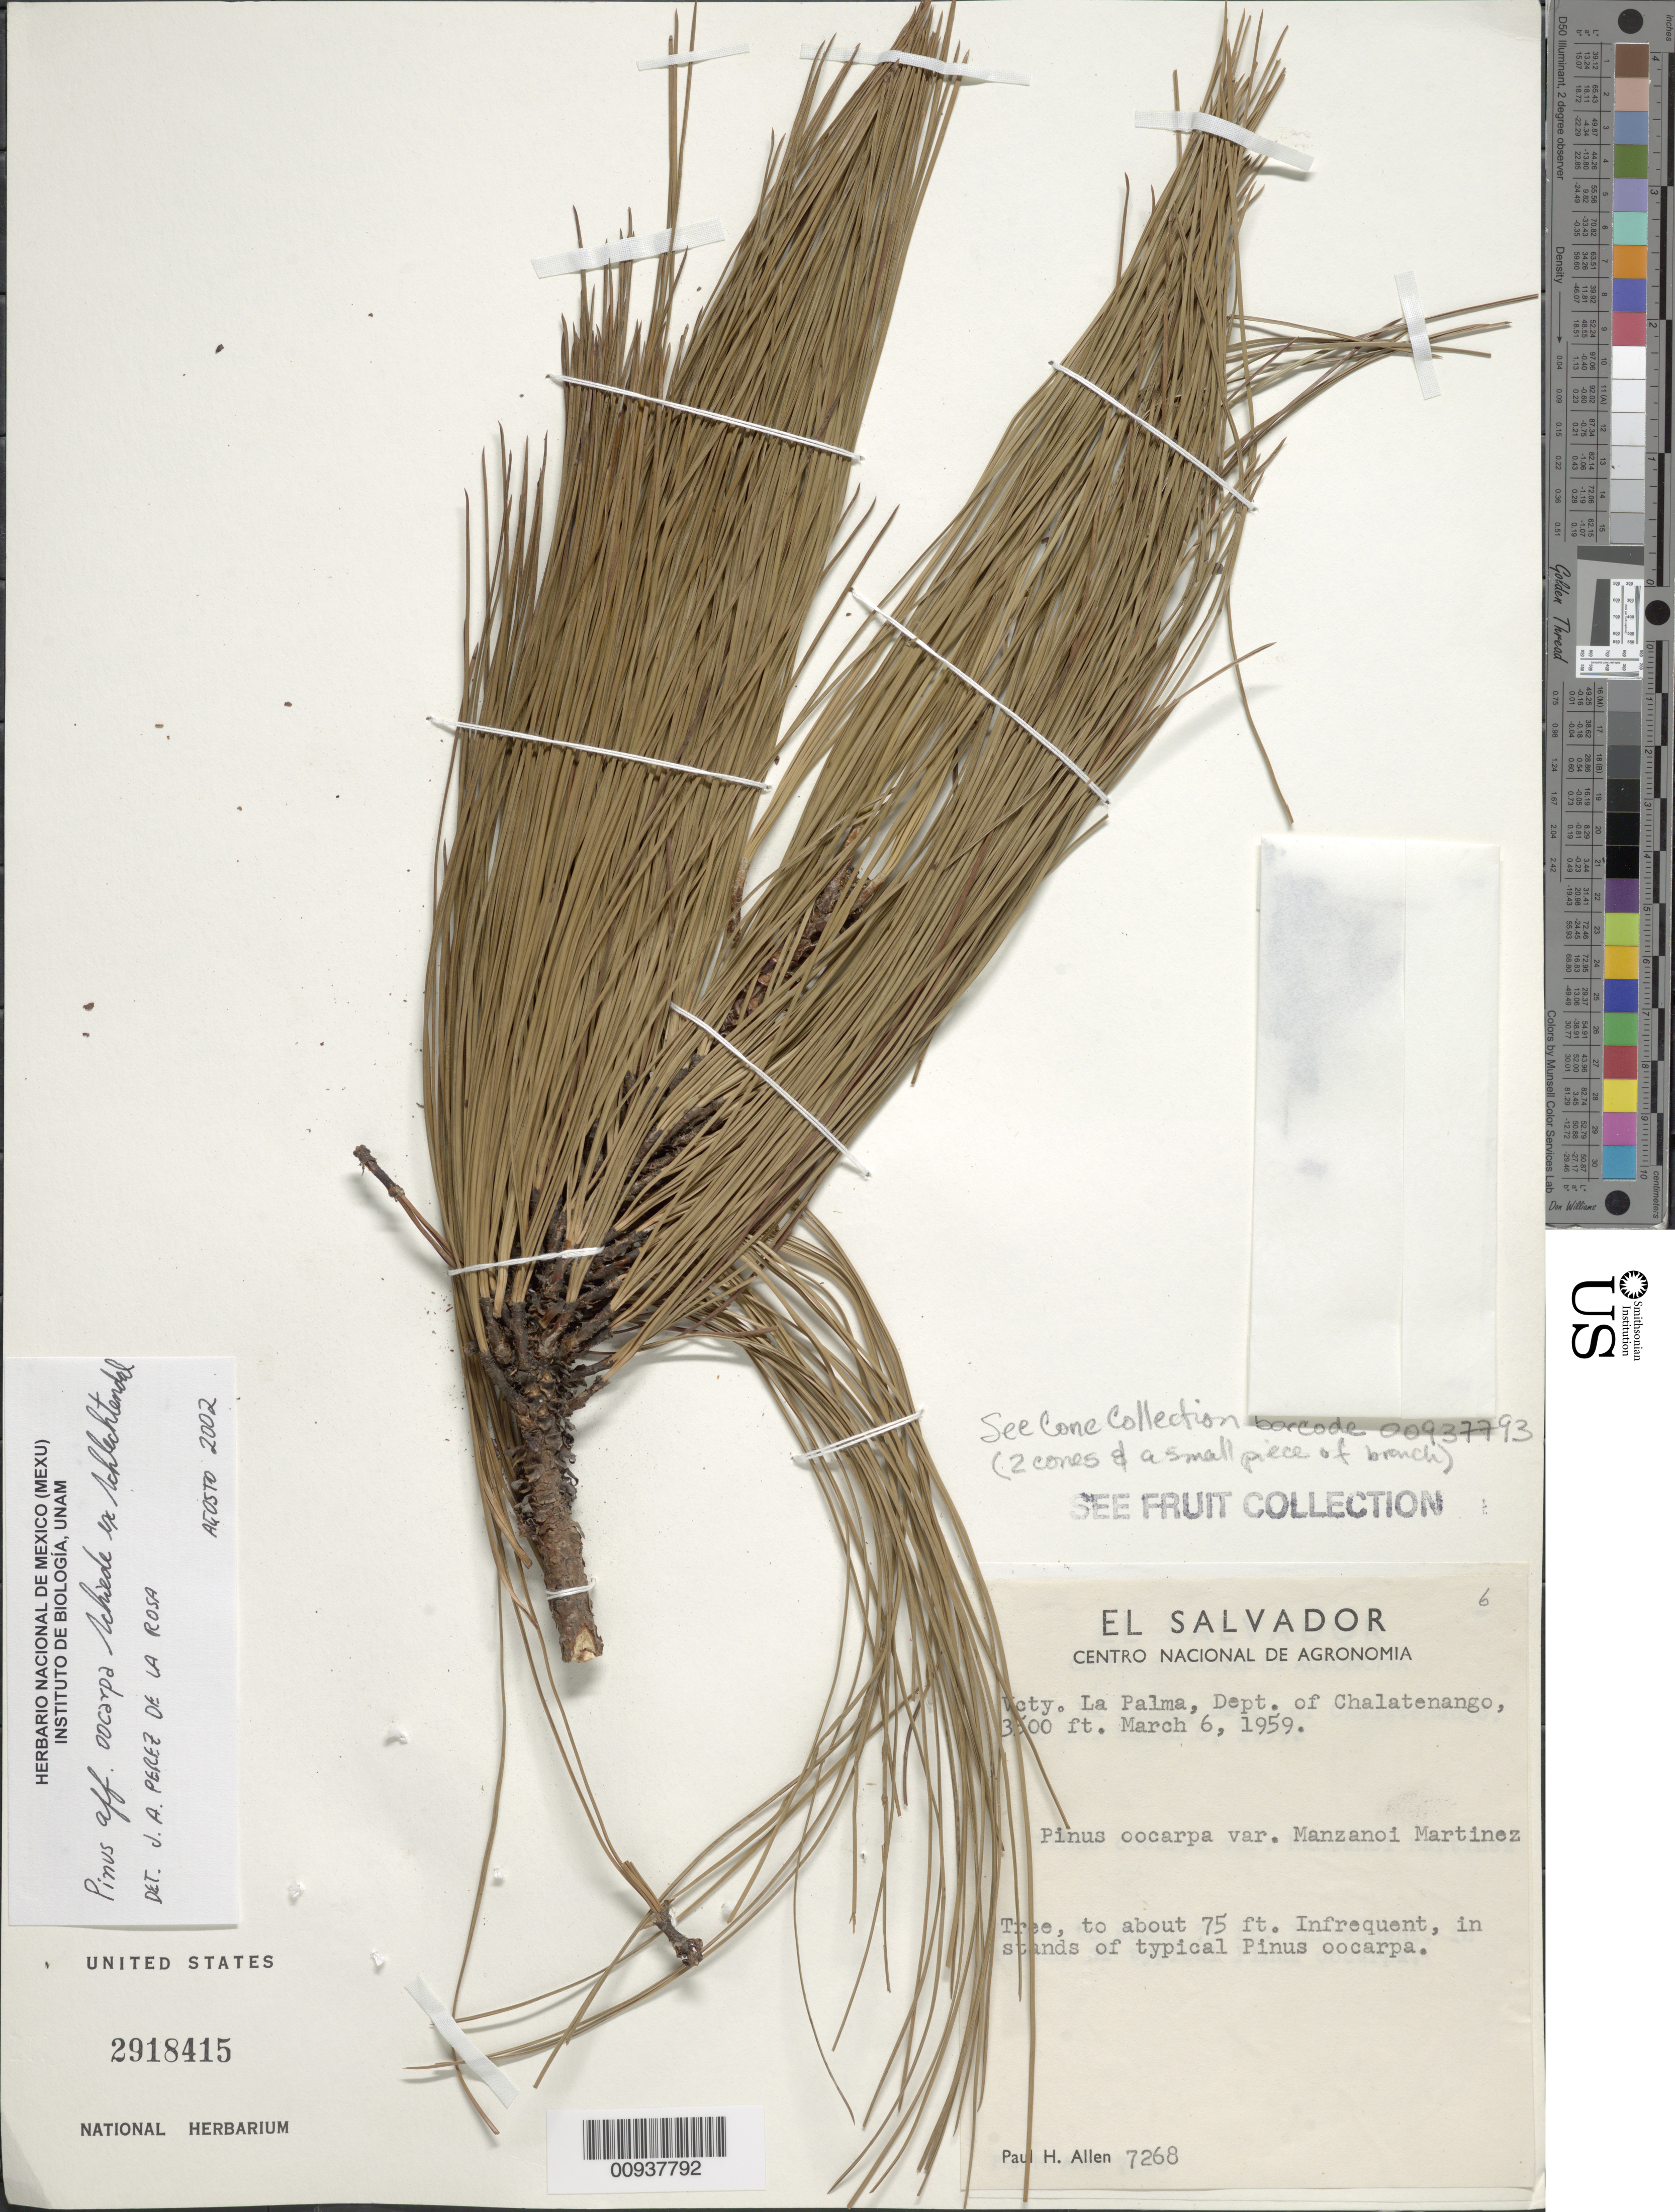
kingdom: Plantae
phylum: Tracheophyta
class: Pinopsida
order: Pinales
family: Pinaceae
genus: Pinus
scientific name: Pinus oocarpa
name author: Schiede ex Schltdl.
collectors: P. H. Allen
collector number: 7268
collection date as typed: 06 Mar 1959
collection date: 1959-03-06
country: El Salvador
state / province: Chalatenango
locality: Vicinity La Palma.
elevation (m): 1067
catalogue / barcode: US 2918415